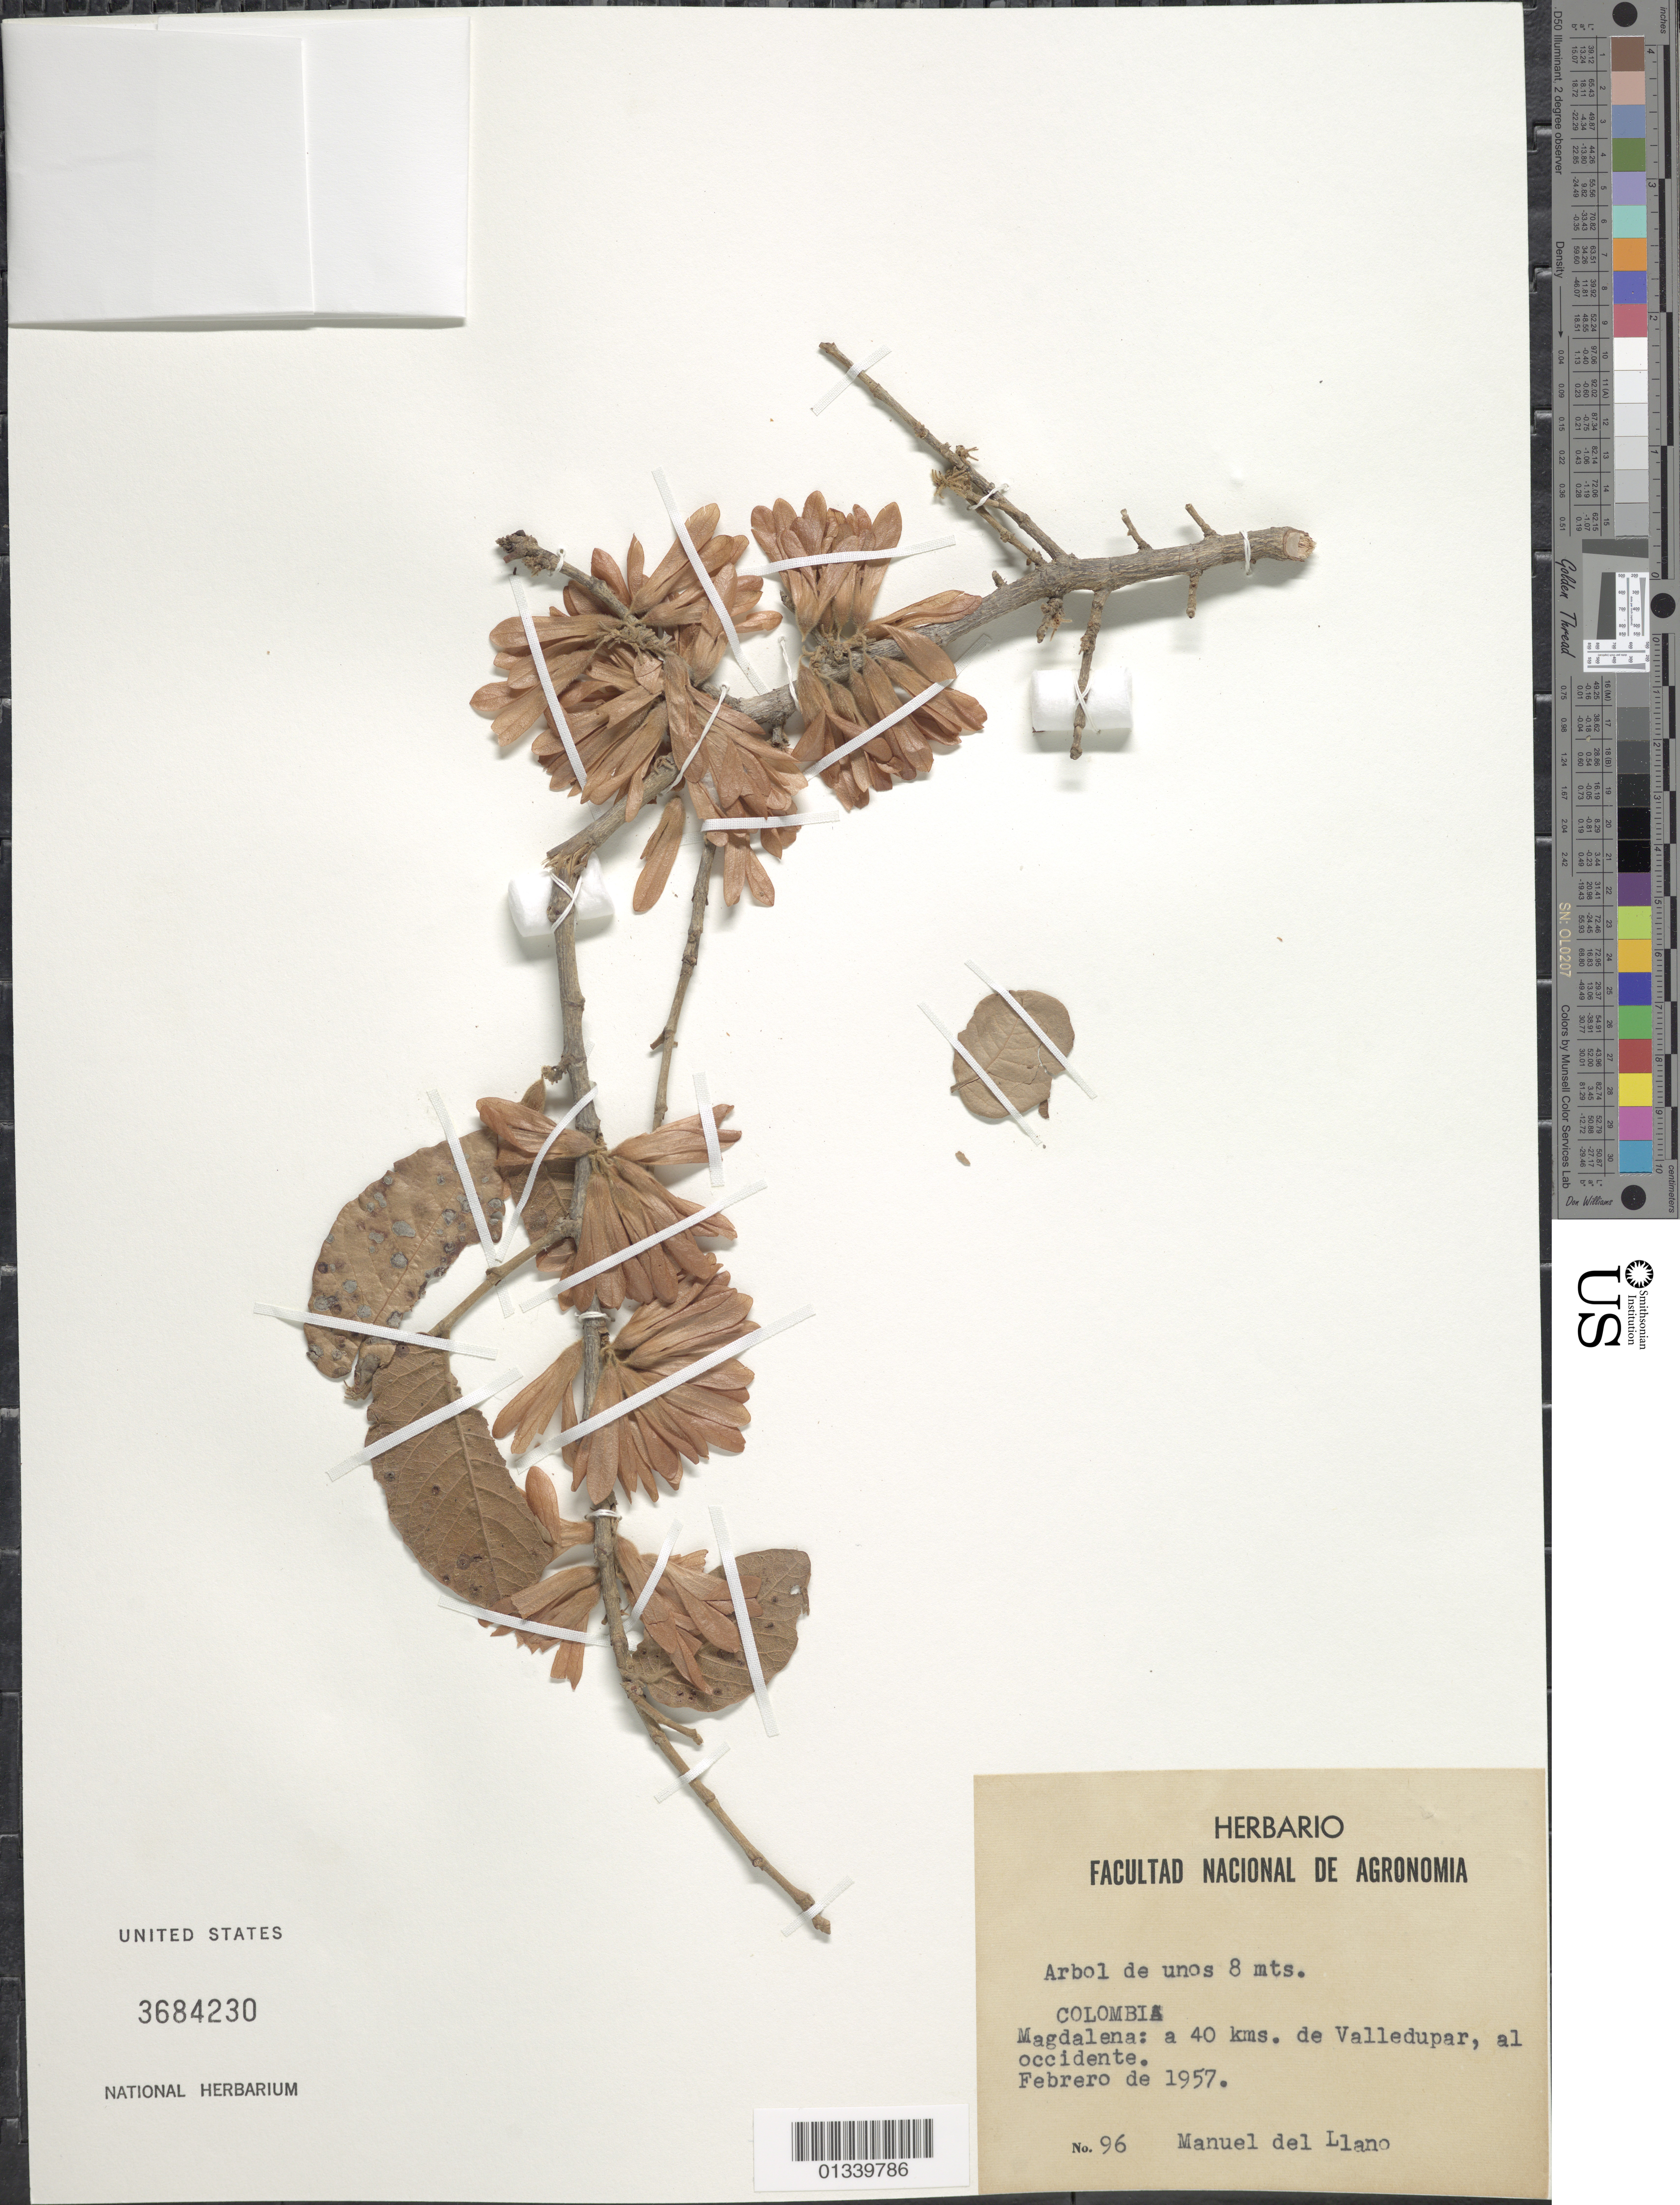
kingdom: Plantae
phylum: Tracheophyta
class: Magnoliopsida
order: Caryophyllales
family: Polygonaceae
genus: Ruprechtia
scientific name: Ruprechtia ramiflora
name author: (Jacq.) C.A. Mey.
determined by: Strong, Mark T., (BOT), Smithsonian Institution - National Museum of Natural History (UNITED STATES)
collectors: M. d. Llano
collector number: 96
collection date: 1957-02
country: Colombia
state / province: Magdalena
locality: A 40 kms. de Valledupar, al occidente.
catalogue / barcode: US 3684230